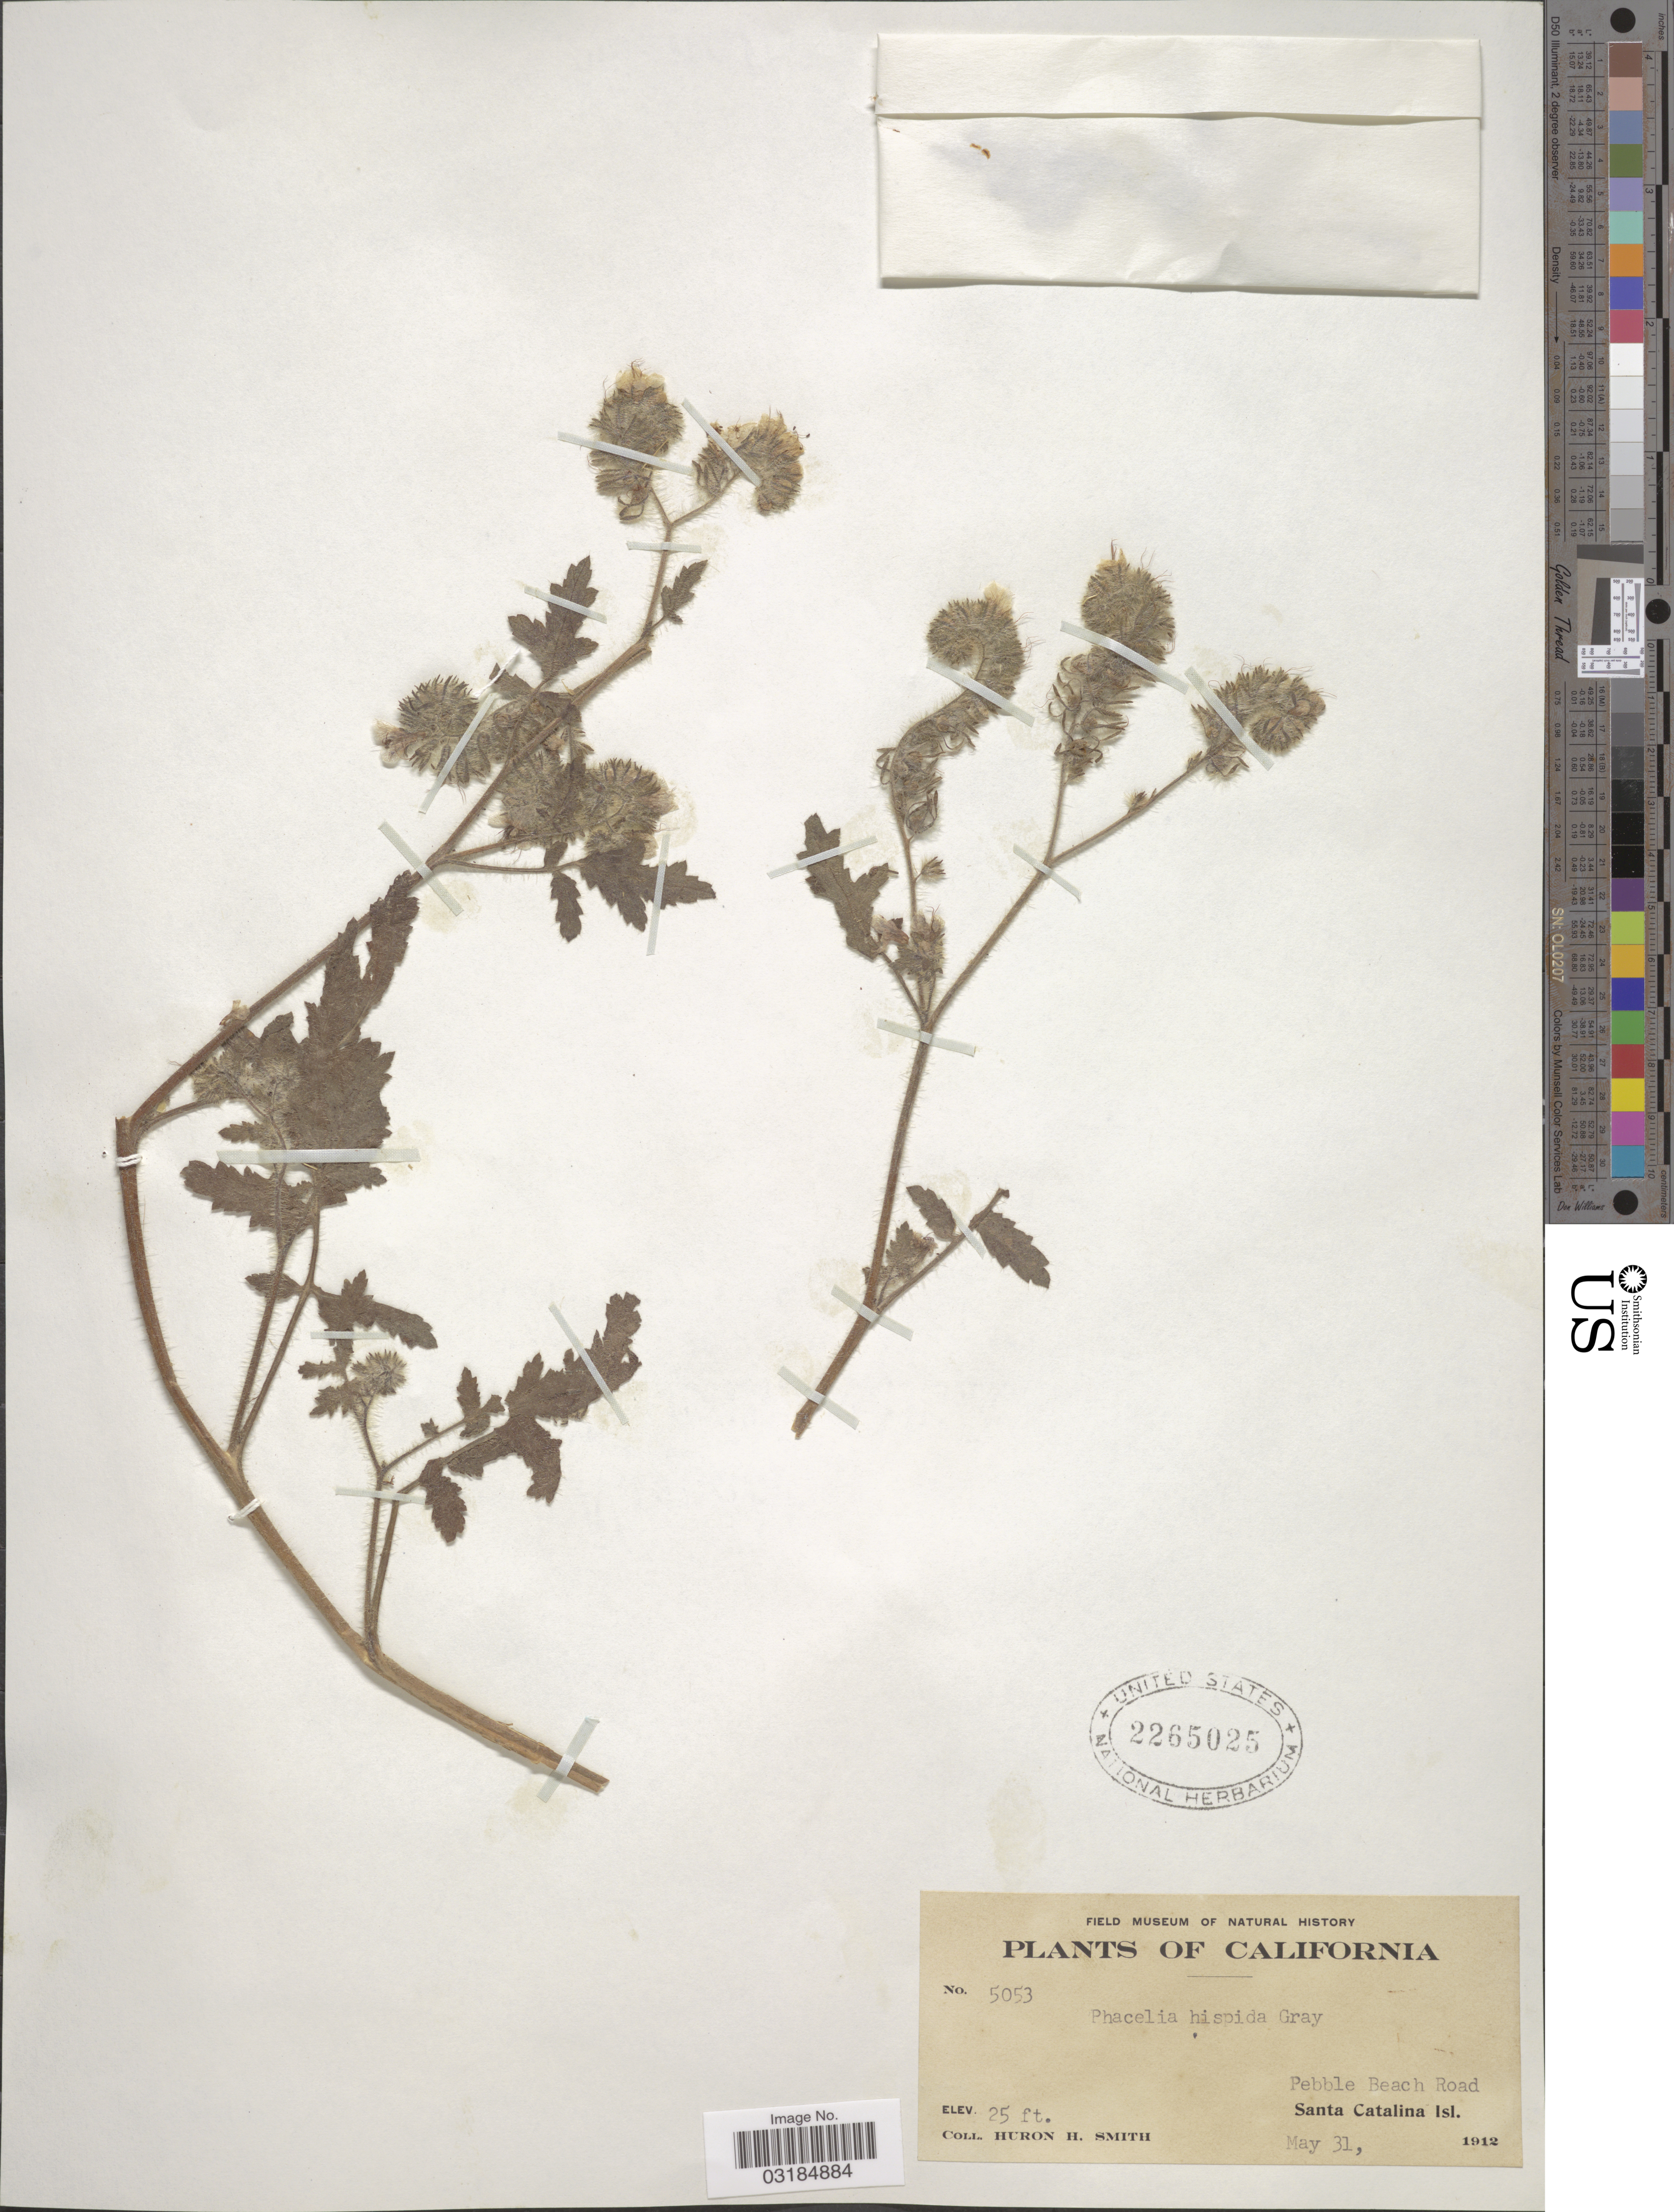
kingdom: Plantae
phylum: Tracheophyta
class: Magnoliopsida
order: Boraginales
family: Hydrophyllaceae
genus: Phacelia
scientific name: Phacelia cicutaria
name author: Greene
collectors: Huron H. Smith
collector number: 5053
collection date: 1912-05-31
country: United States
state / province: California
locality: Pebble Beach Road. Santa Catalina Isl.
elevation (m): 8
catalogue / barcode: US 2265025